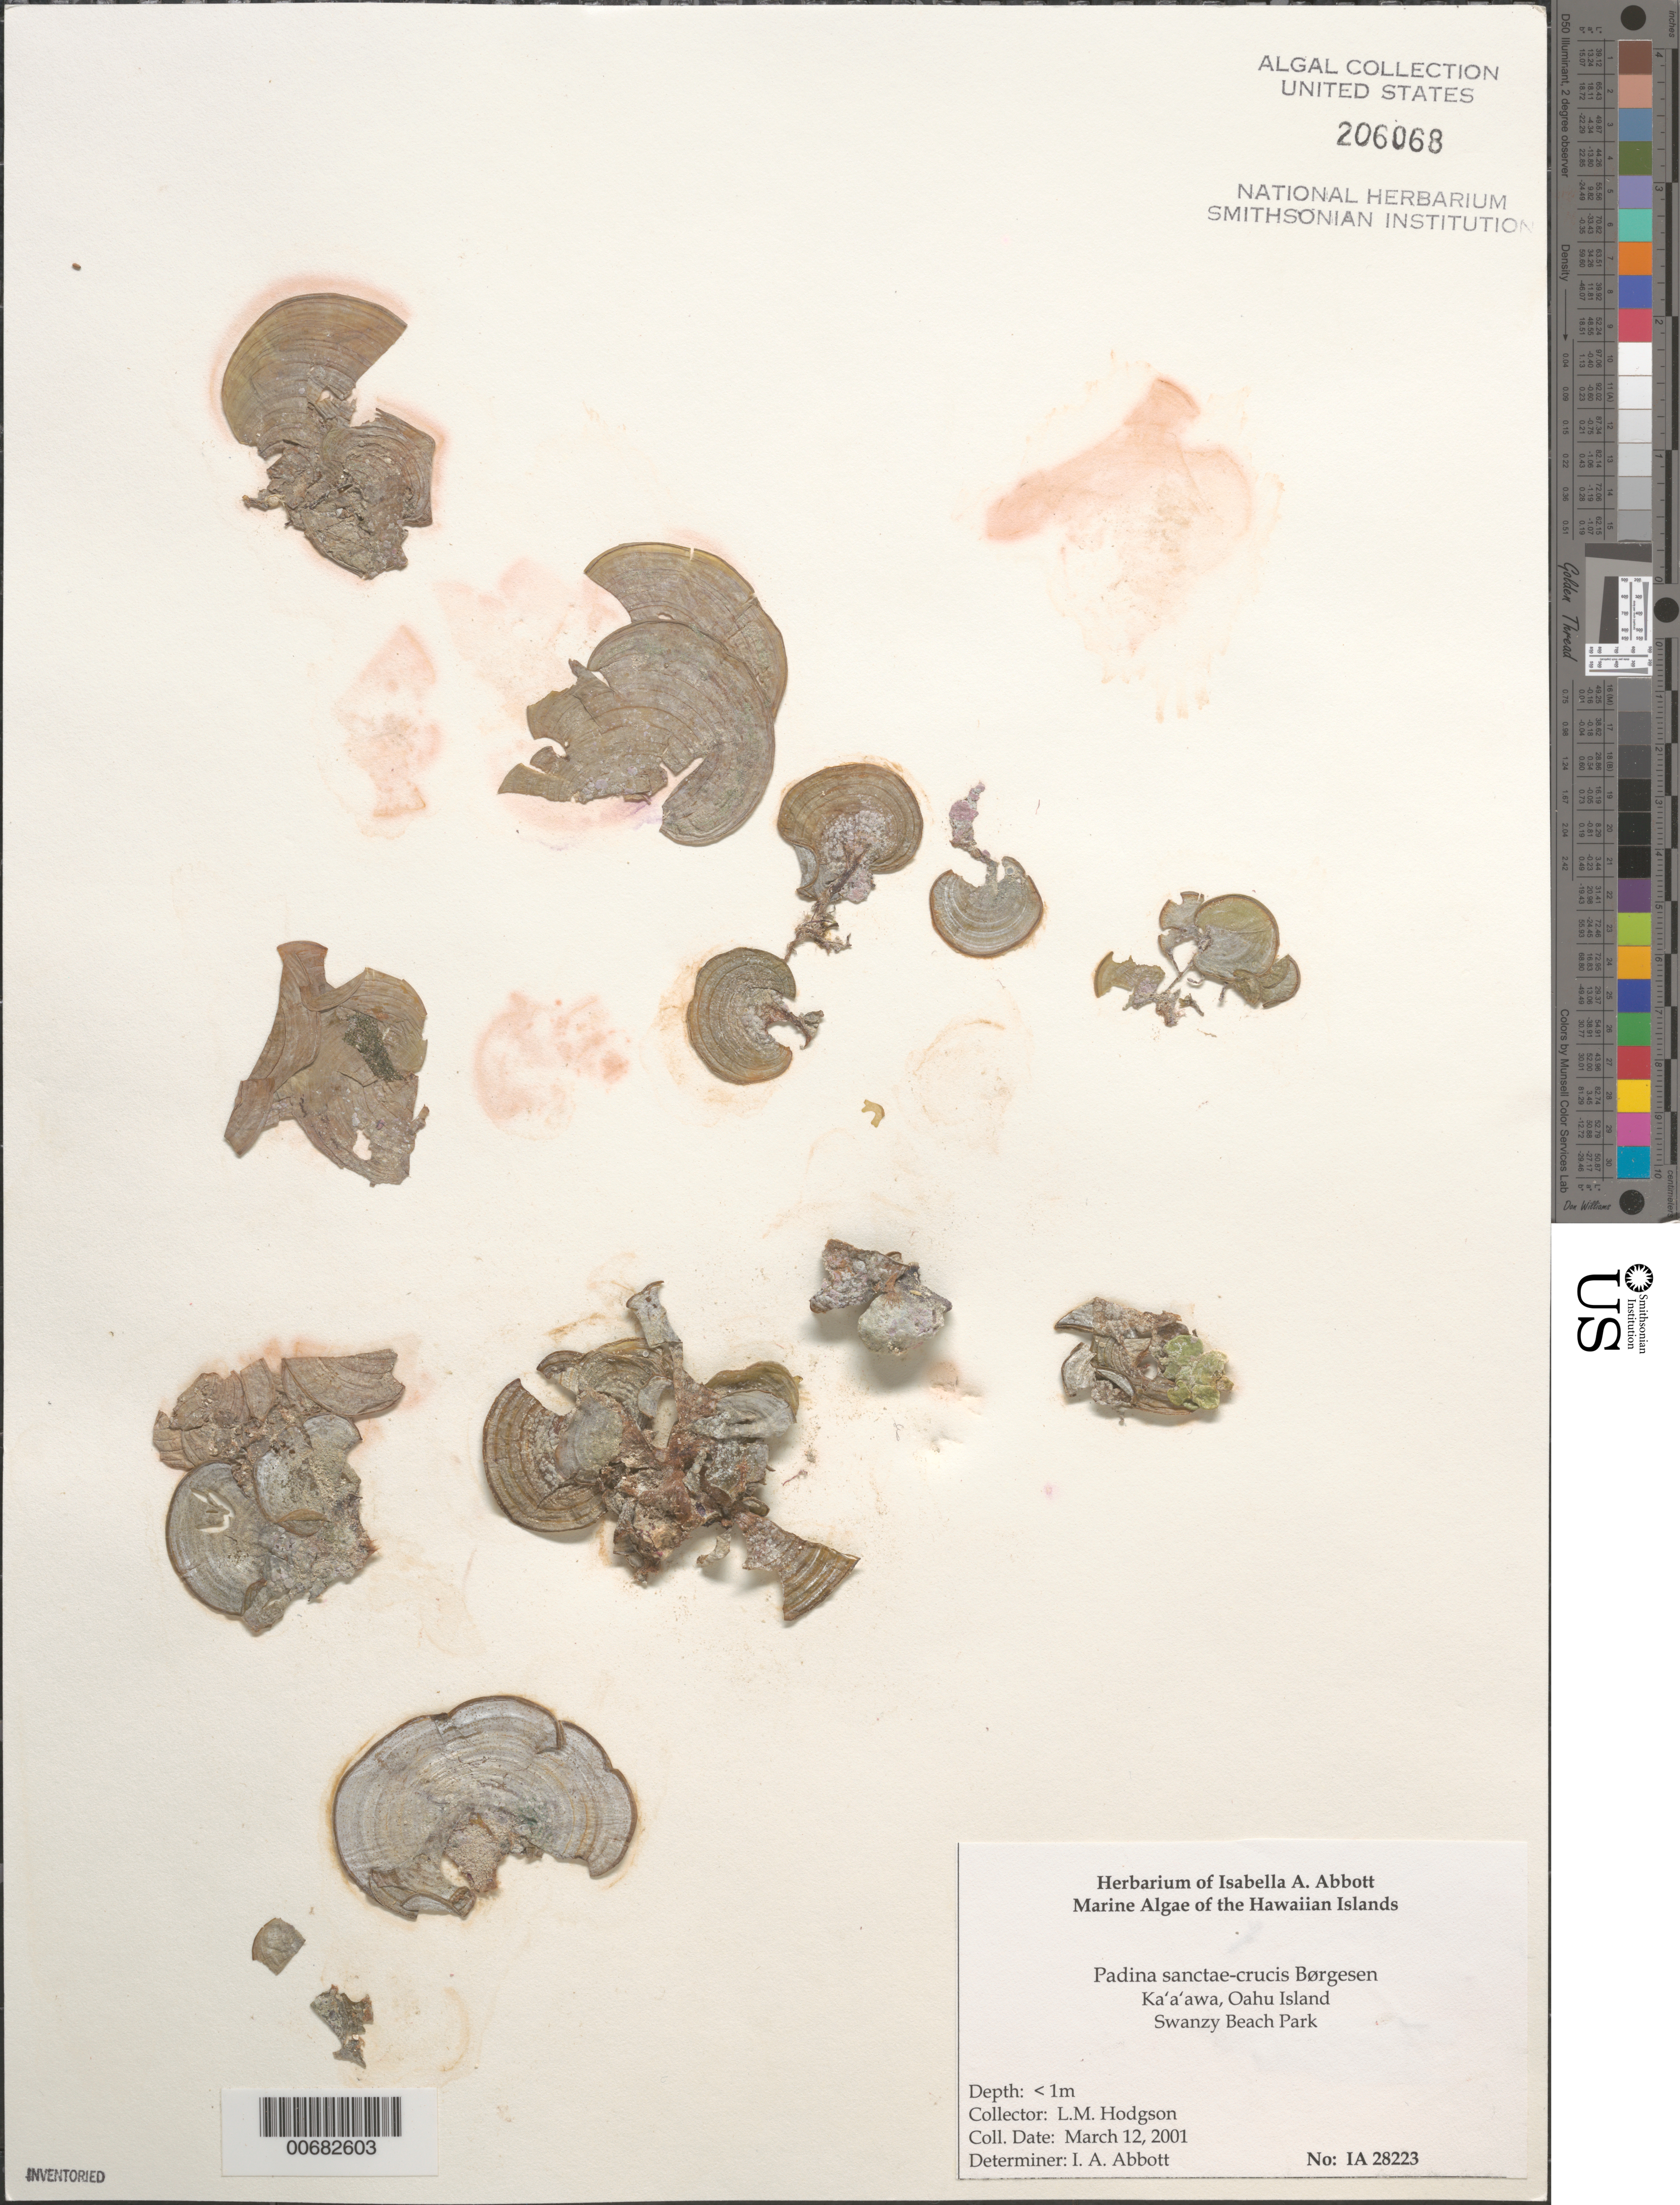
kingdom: Chromista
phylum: Ochrophyta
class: Phaeophyceae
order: Dictyotales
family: Dictyotaceae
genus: Padina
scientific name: Padina sanctae-crucis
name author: Børgesen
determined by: Abbott, Isabella A.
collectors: L. M. Hodgson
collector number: IAA 28223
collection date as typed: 12 Mar 2001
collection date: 2001-03-12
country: United States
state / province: Hawaii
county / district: Honolulu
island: Oahu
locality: Ka'a'awa, Swanzy Beach Park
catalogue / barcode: US 206068